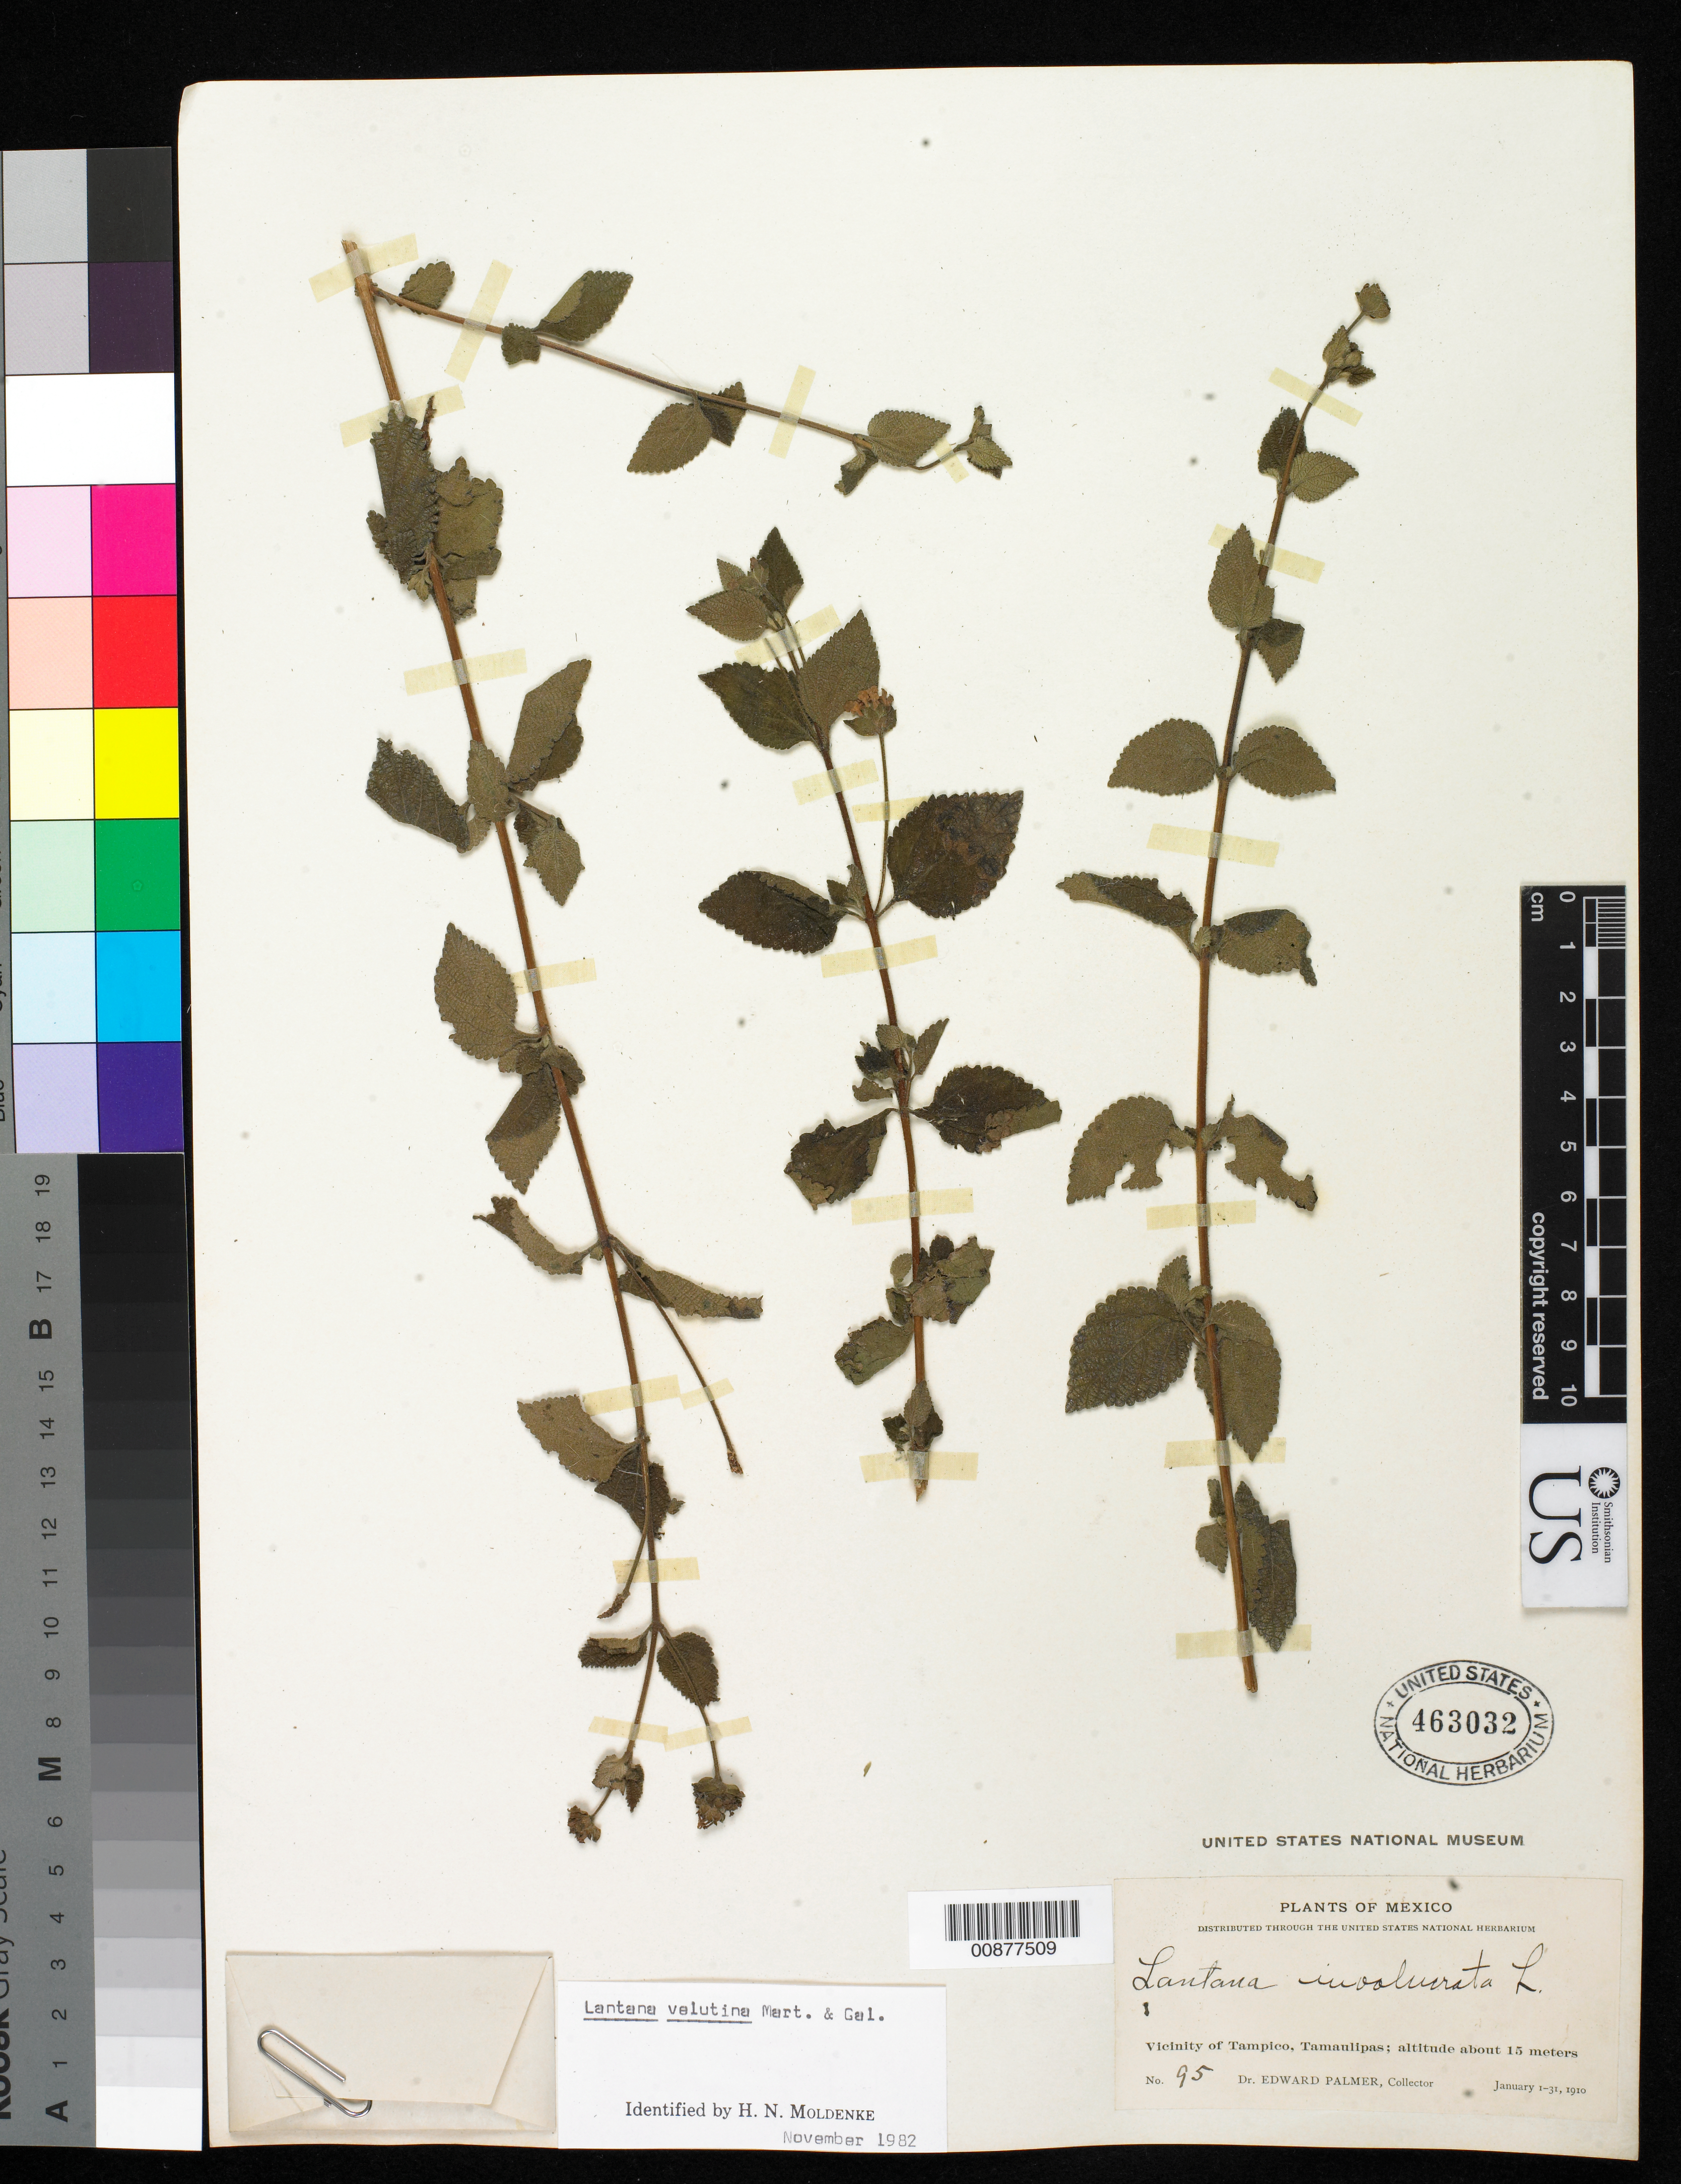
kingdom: Plantae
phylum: Tracheophyta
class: Magnoliopsida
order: Lamiales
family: Verbenaceae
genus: Lantana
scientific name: Lantana velutina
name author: M. Martens & Galeotti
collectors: E. Palmer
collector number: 95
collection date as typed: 01 Jan 1910 to 31 Jan 1910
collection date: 1910-01-01/1910-01-31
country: Mexico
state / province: Tamaulipas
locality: Vicinity of Tampico, Tamaulipas.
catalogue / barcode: US 463032